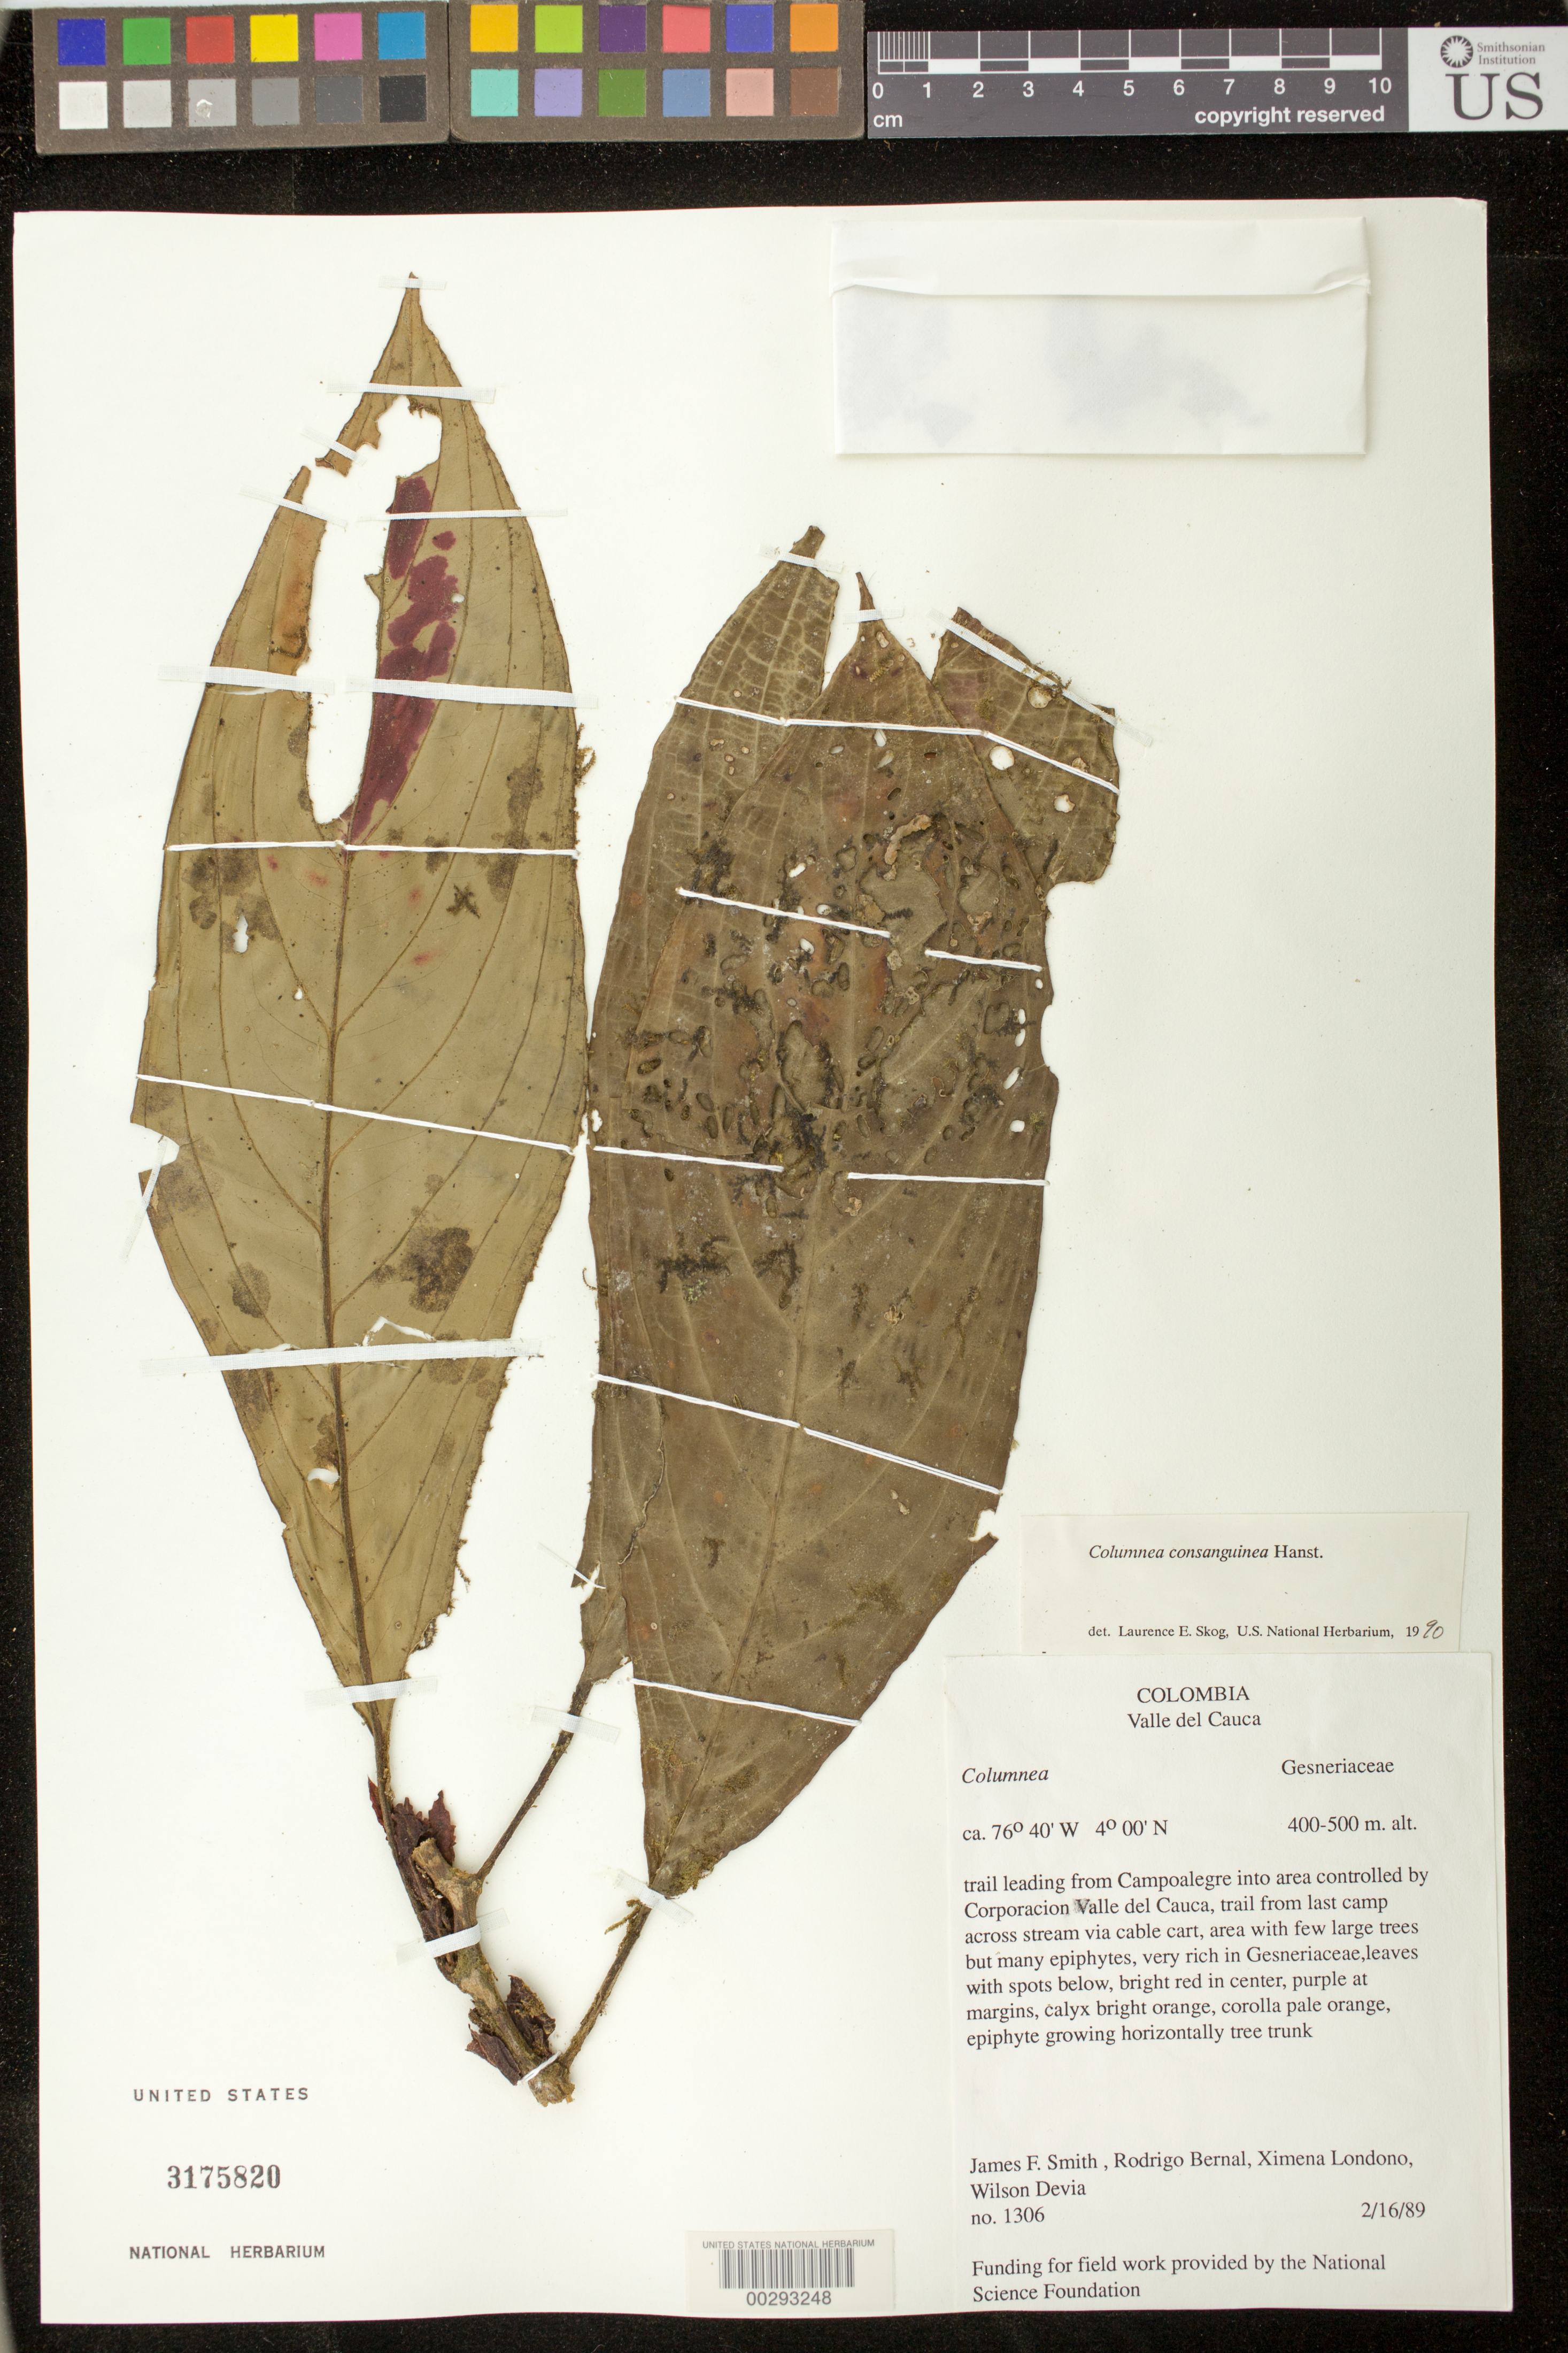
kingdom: Plantae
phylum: Tracheophyta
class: Magnoliopsida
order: Lamiales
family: Gesneriaceae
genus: Columnea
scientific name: Columnea consanguinea Hanst. var. consanguinea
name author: (Hanst.) Hanst.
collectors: J. Smith, R. Bernal, X. Londoño & W. Devia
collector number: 1306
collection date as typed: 16 Feb 1989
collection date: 1989-02-16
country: Colombia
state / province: Valle del Cauca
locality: Trail leading from Campoalegre into area controlled by Corporacion Valle del Cauca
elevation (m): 400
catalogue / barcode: US 3175820